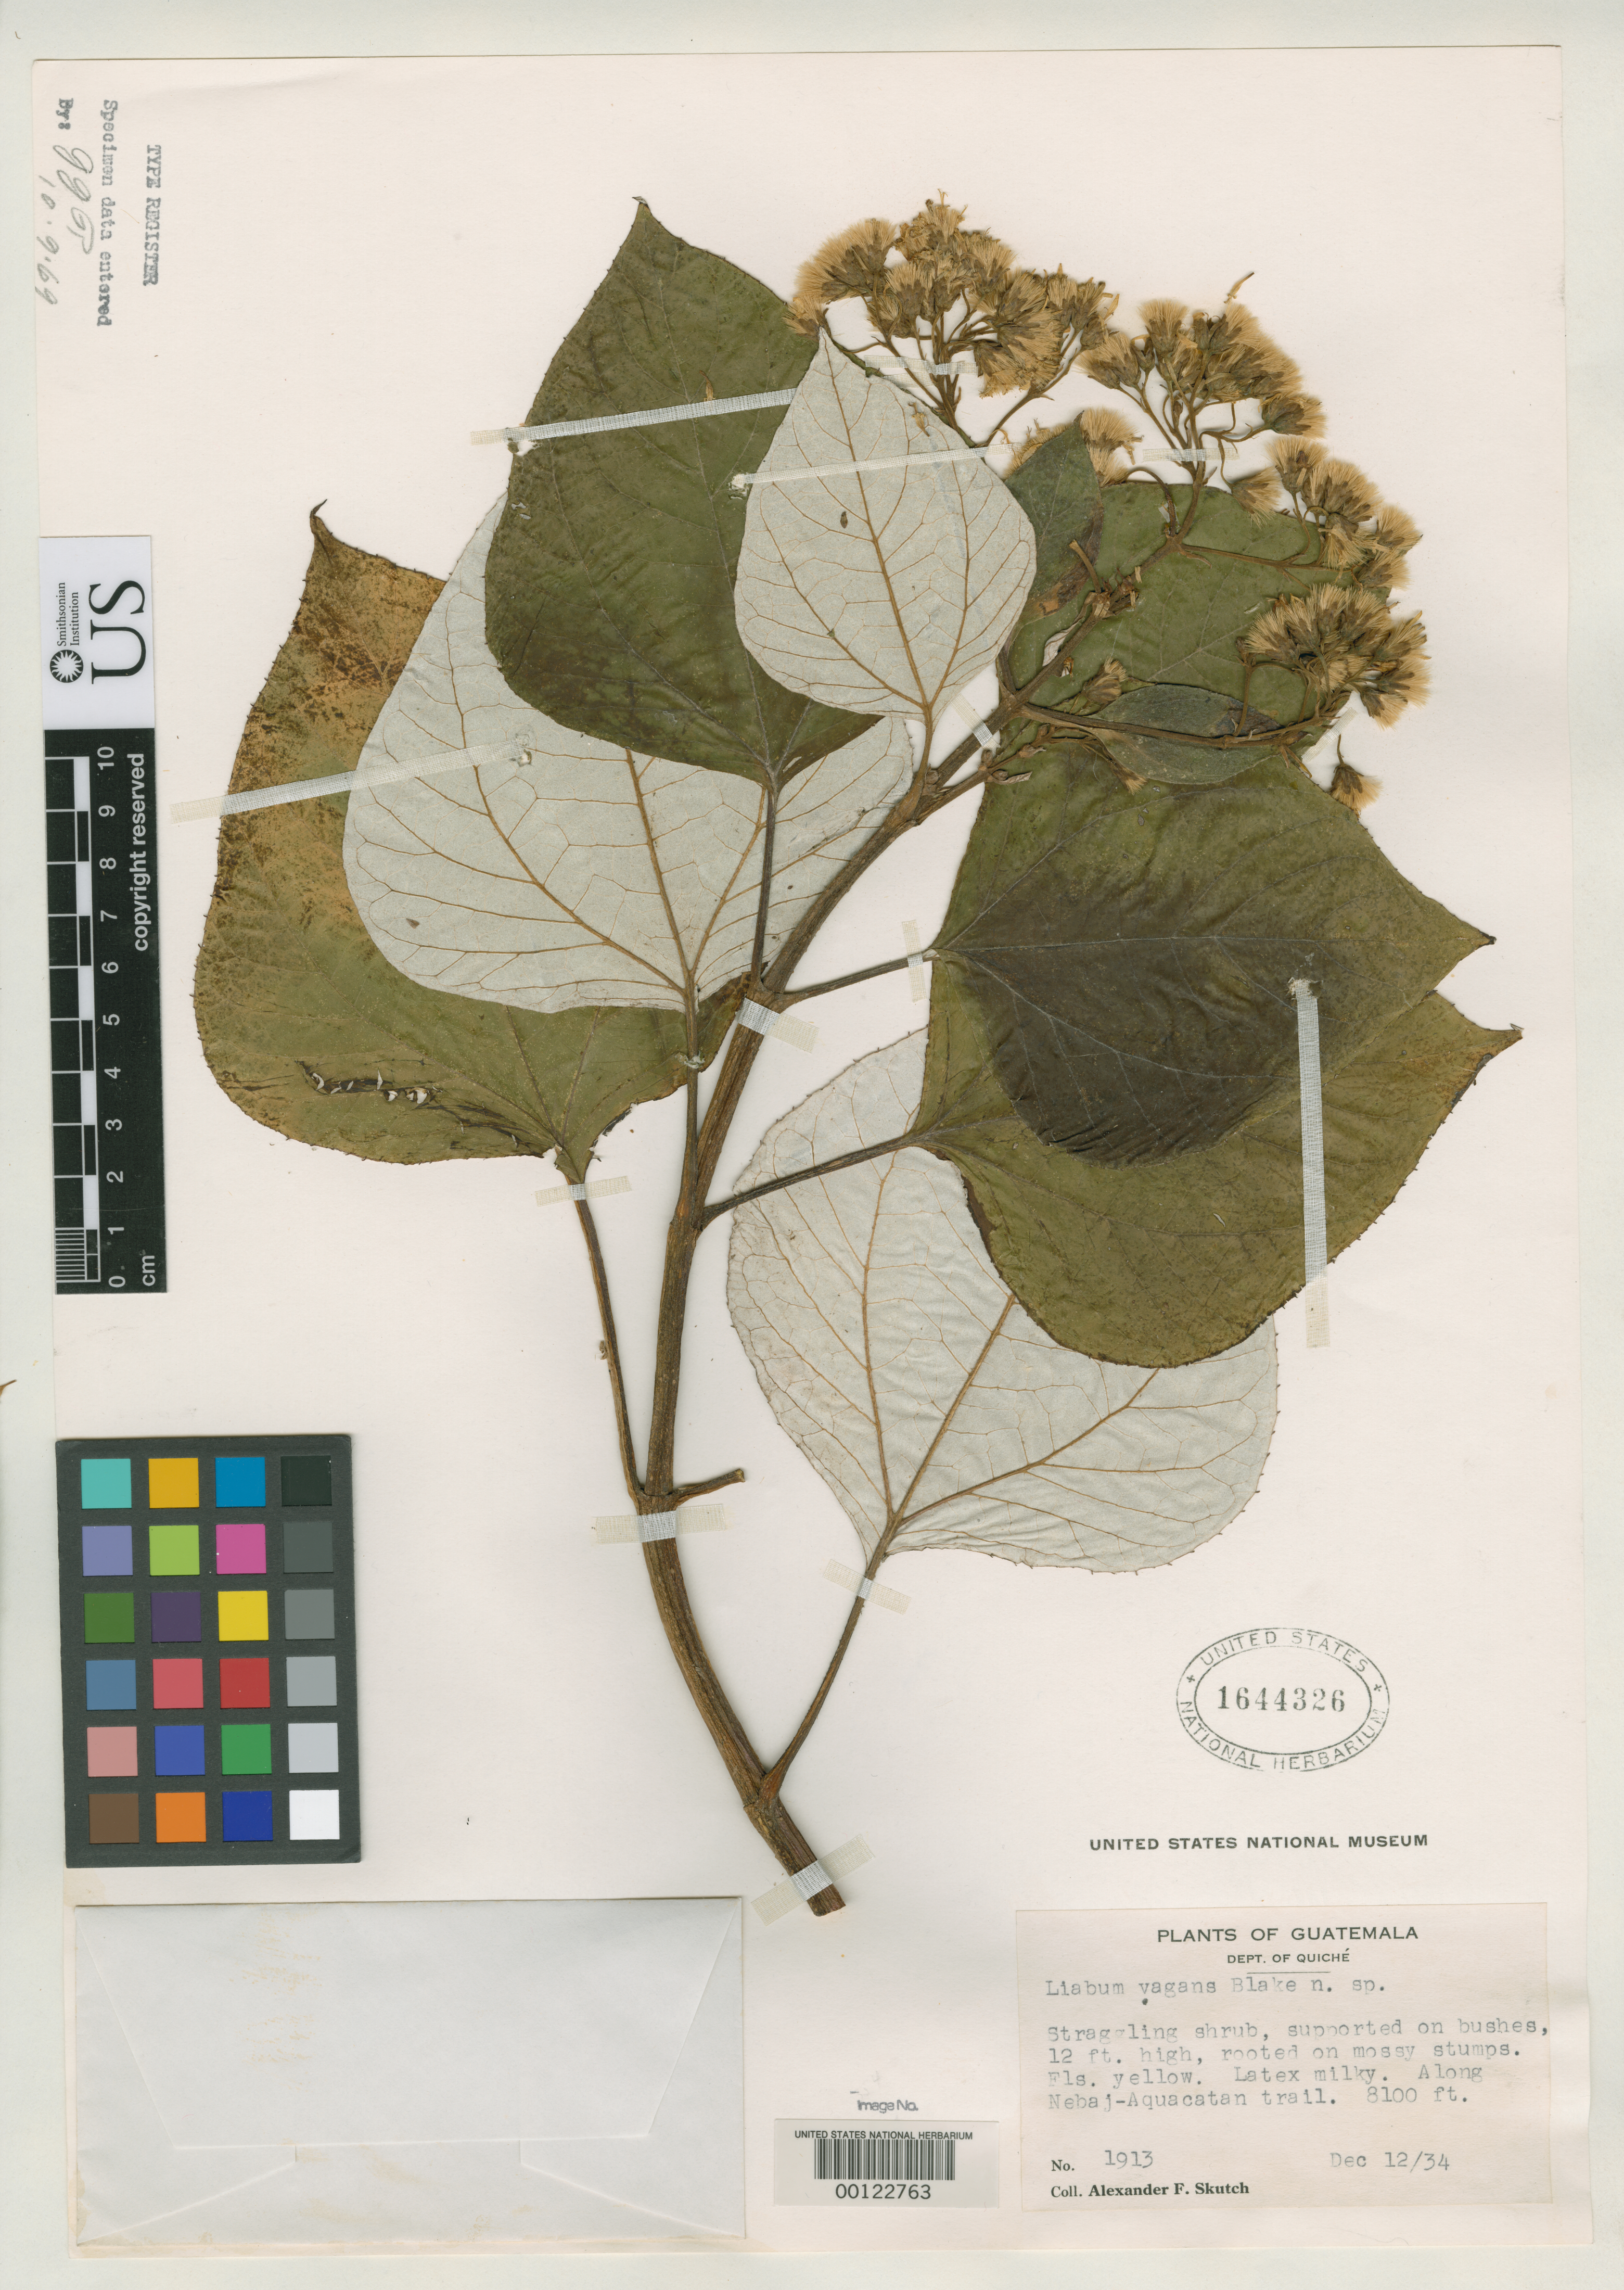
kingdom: Plantae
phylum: Tracheophyta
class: Magnoliopsida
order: Asterales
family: Asteraceae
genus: Liabum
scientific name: Liabum vagans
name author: S.F. Blake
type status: Isotype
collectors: A. F. Skutch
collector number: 1913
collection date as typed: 12 Dec 1934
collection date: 1934-12-12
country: Guatemala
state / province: El Quiché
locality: Nebaj - Aquacatan trail.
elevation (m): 945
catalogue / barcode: US 1644326